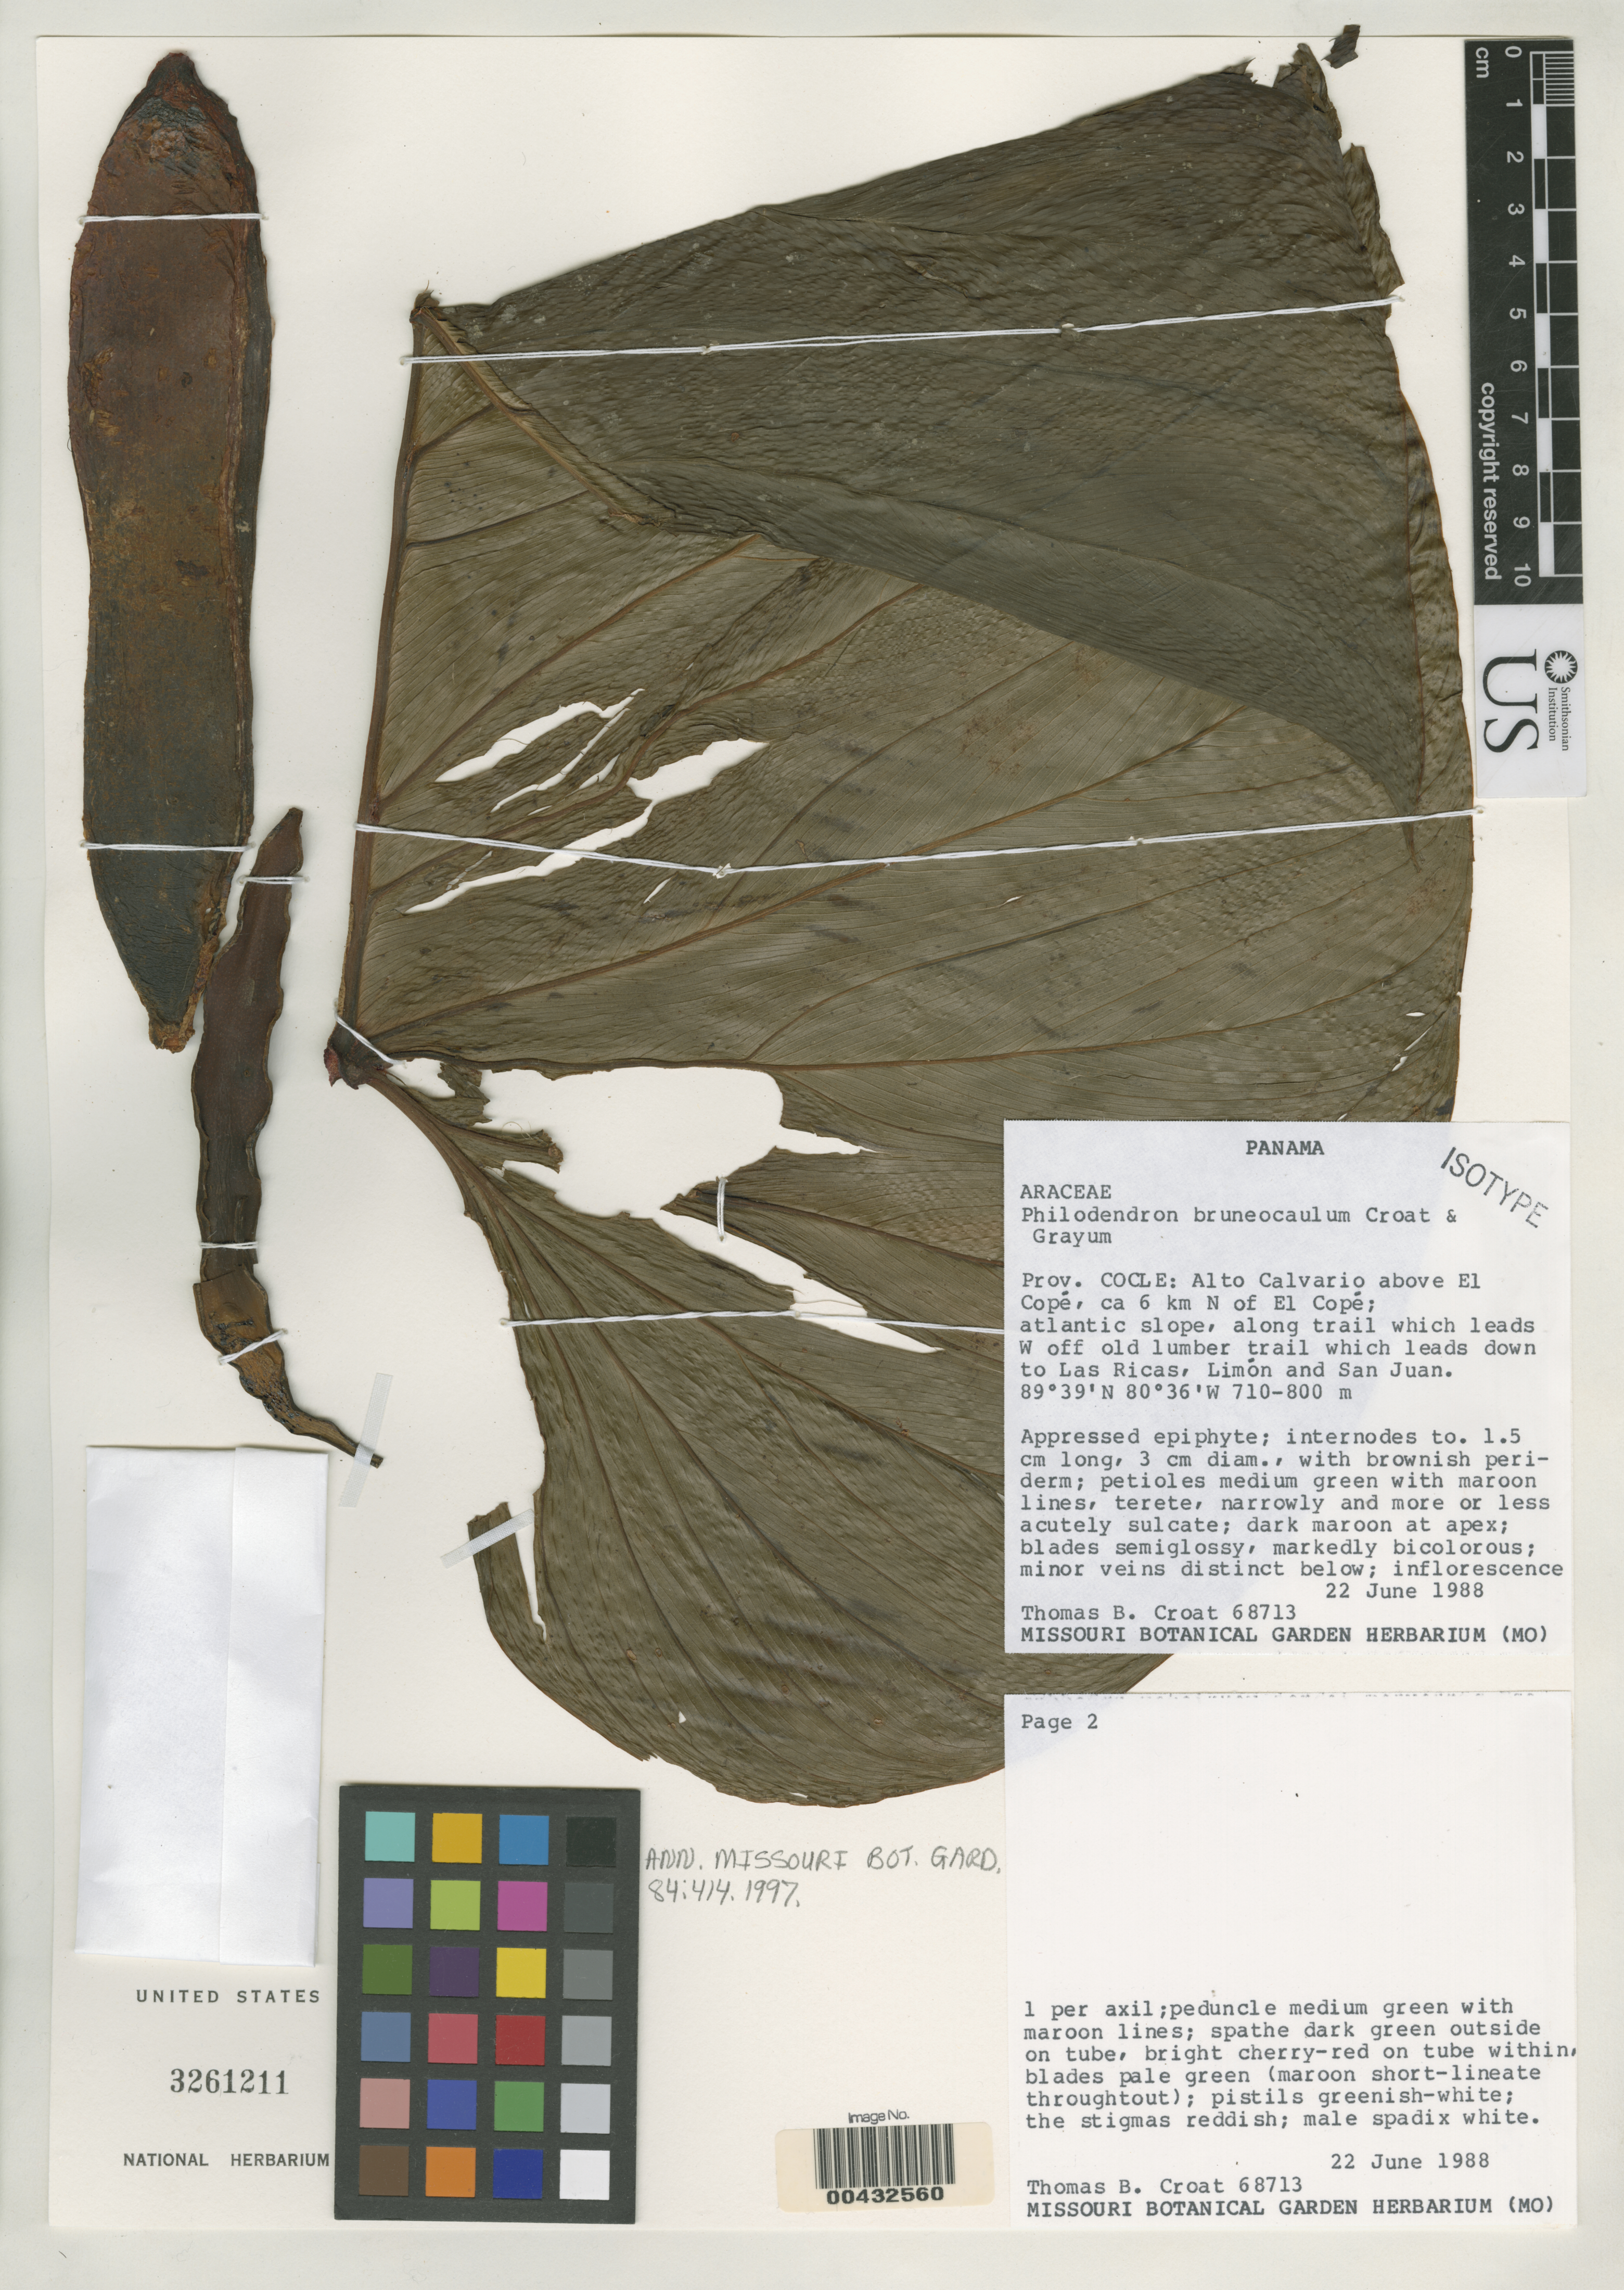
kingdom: Plantae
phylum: Tracheophyta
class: Liliopsida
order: Alismatales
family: Araceae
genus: Philodendron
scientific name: Philodendron brunneicaule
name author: Croat & Grayum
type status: Isotype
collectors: T. B. Croat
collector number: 68713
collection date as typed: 22 Jun 1988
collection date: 1988-06-22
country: Panama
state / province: Coclé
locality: Alto Calvario, above El Cope, ca. 6 km N of el Cope, Atlantic slope, Trail leading down to Las Ricas, Limon & San Juan.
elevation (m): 710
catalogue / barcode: US 3261211